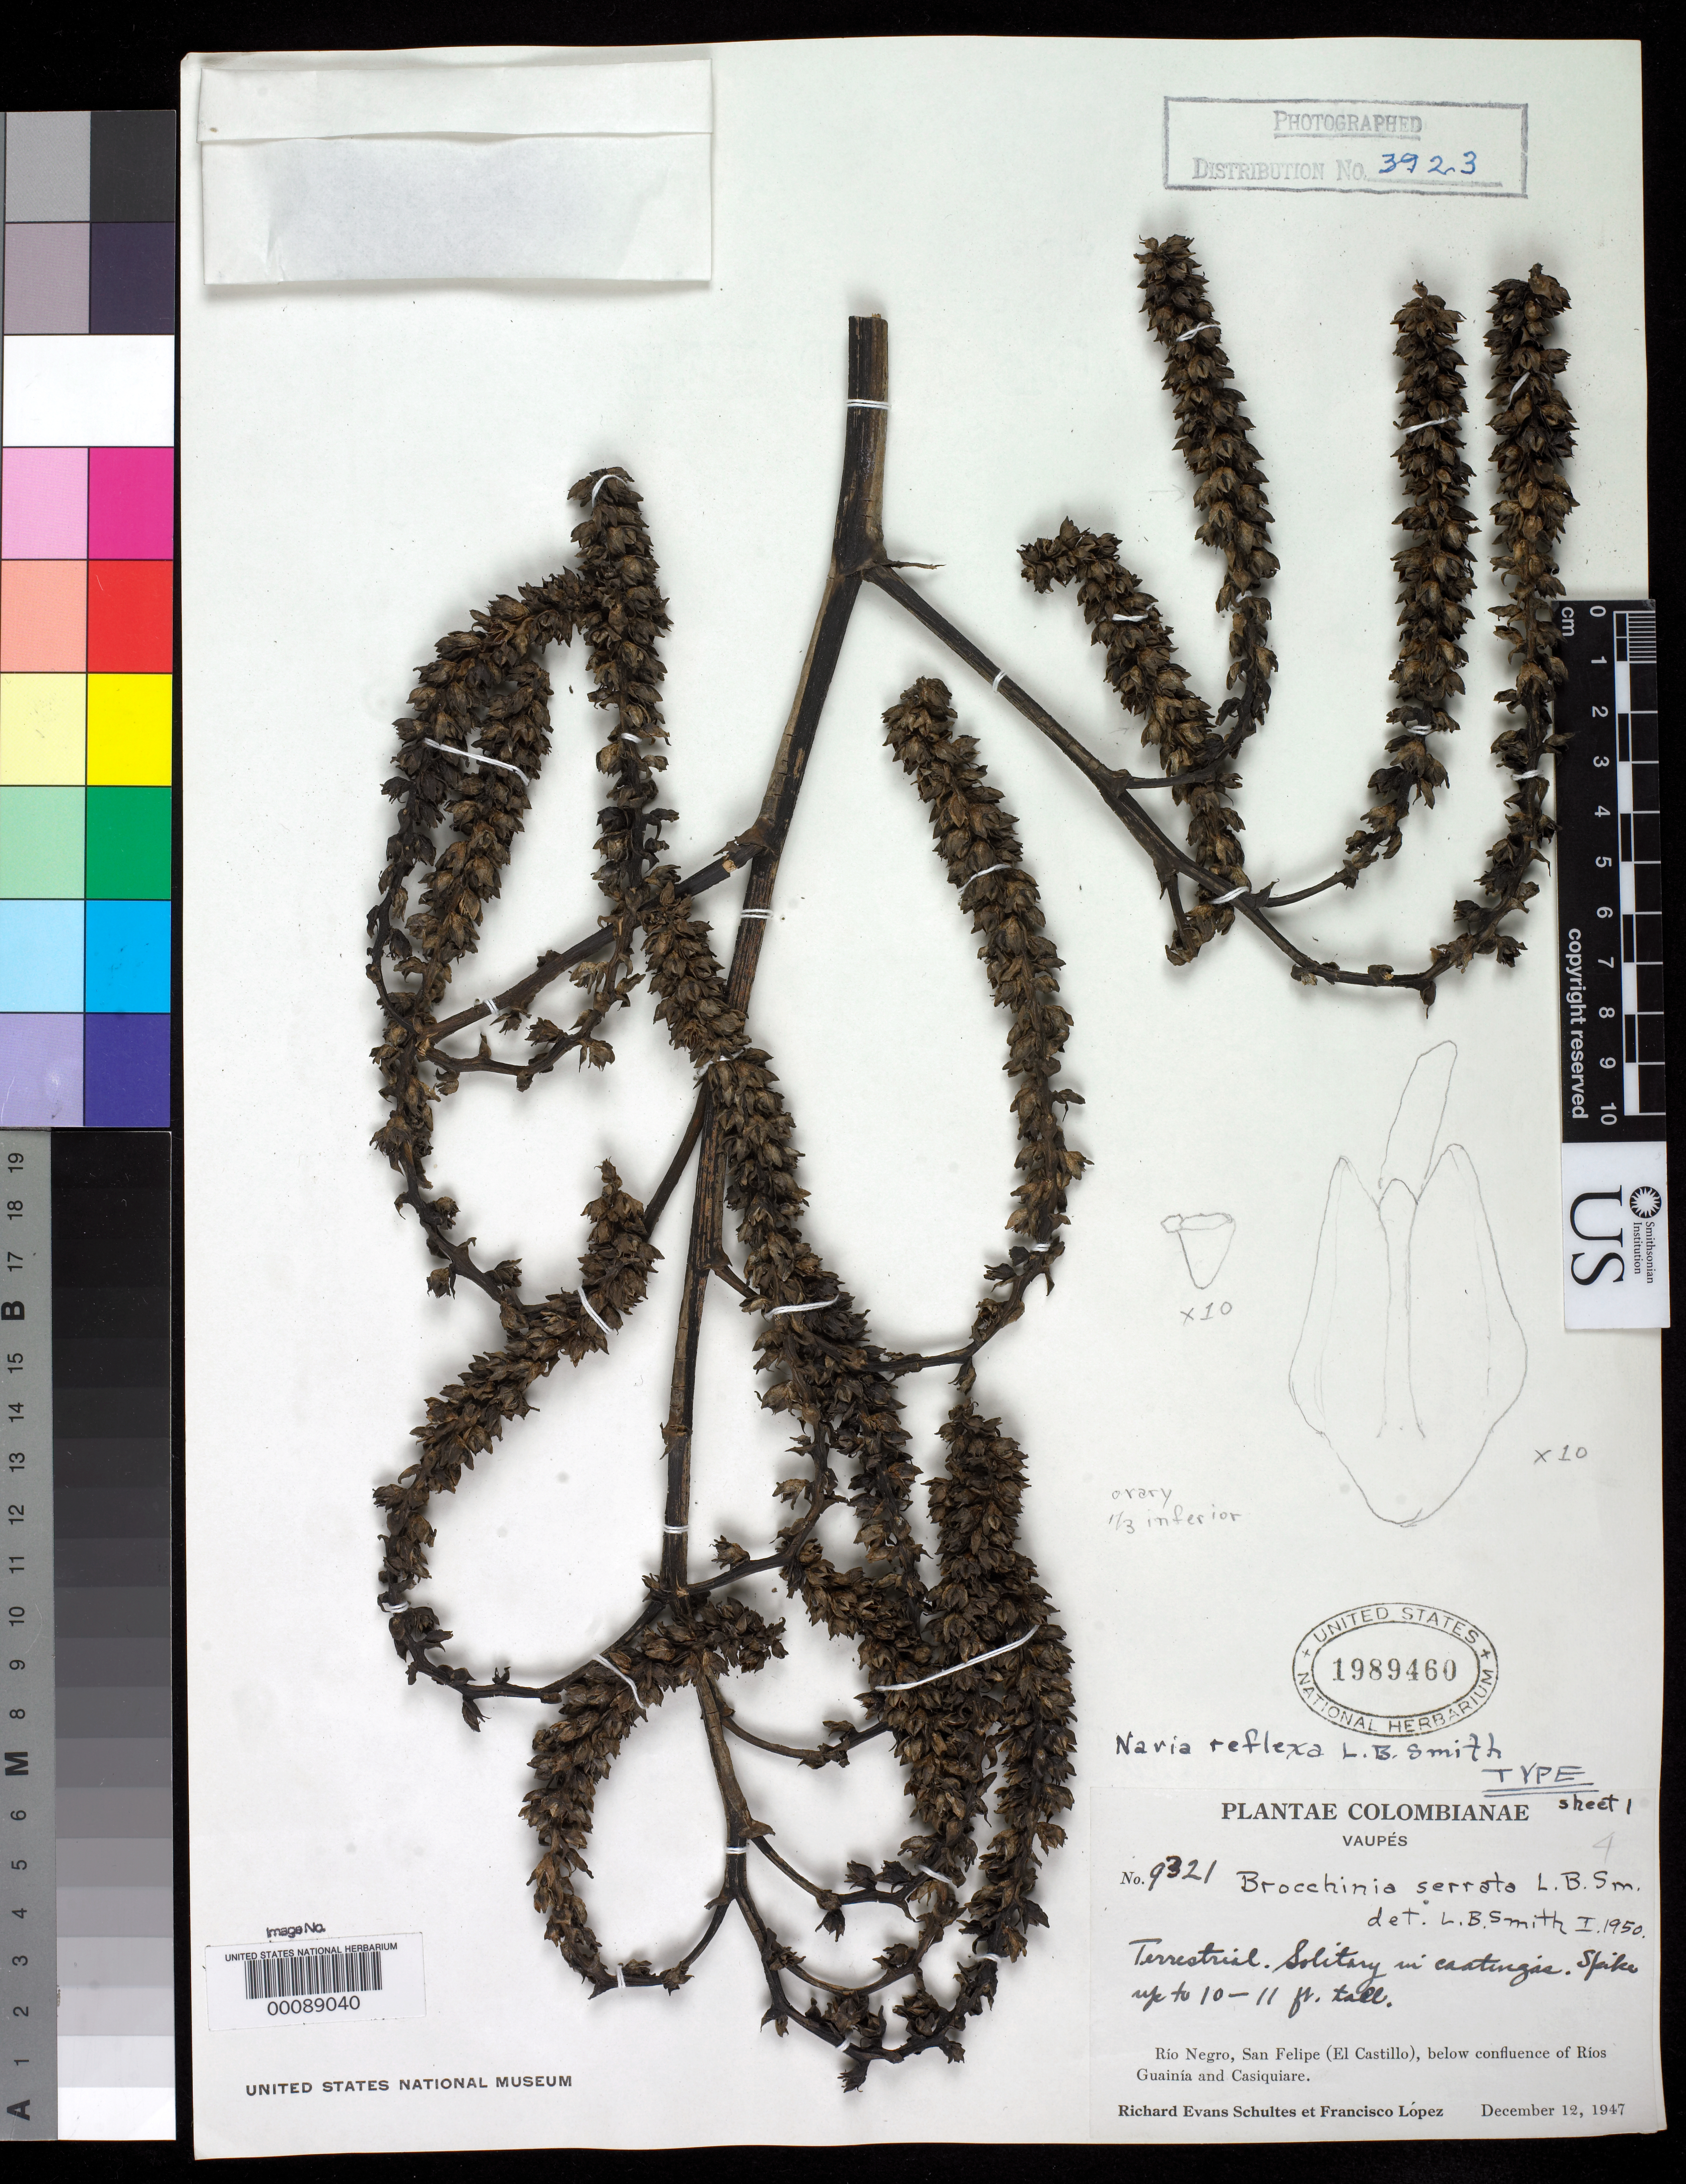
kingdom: Plantae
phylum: Tracheophyta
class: Liliopsida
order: Poales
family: Bromeliaceae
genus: Navia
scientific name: Navia reflexa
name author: L.B. Sm.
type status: Holotype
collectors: R. E. Schultes & F. Lopéz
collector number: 9321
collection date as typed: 12 Dec 1947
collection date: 1947-12-12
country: Colombia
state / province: Vaupés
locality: Below confluence with Rio Casiquiare, Rio Negro, San Felipe (El Castillo).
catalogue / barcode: US 1989460